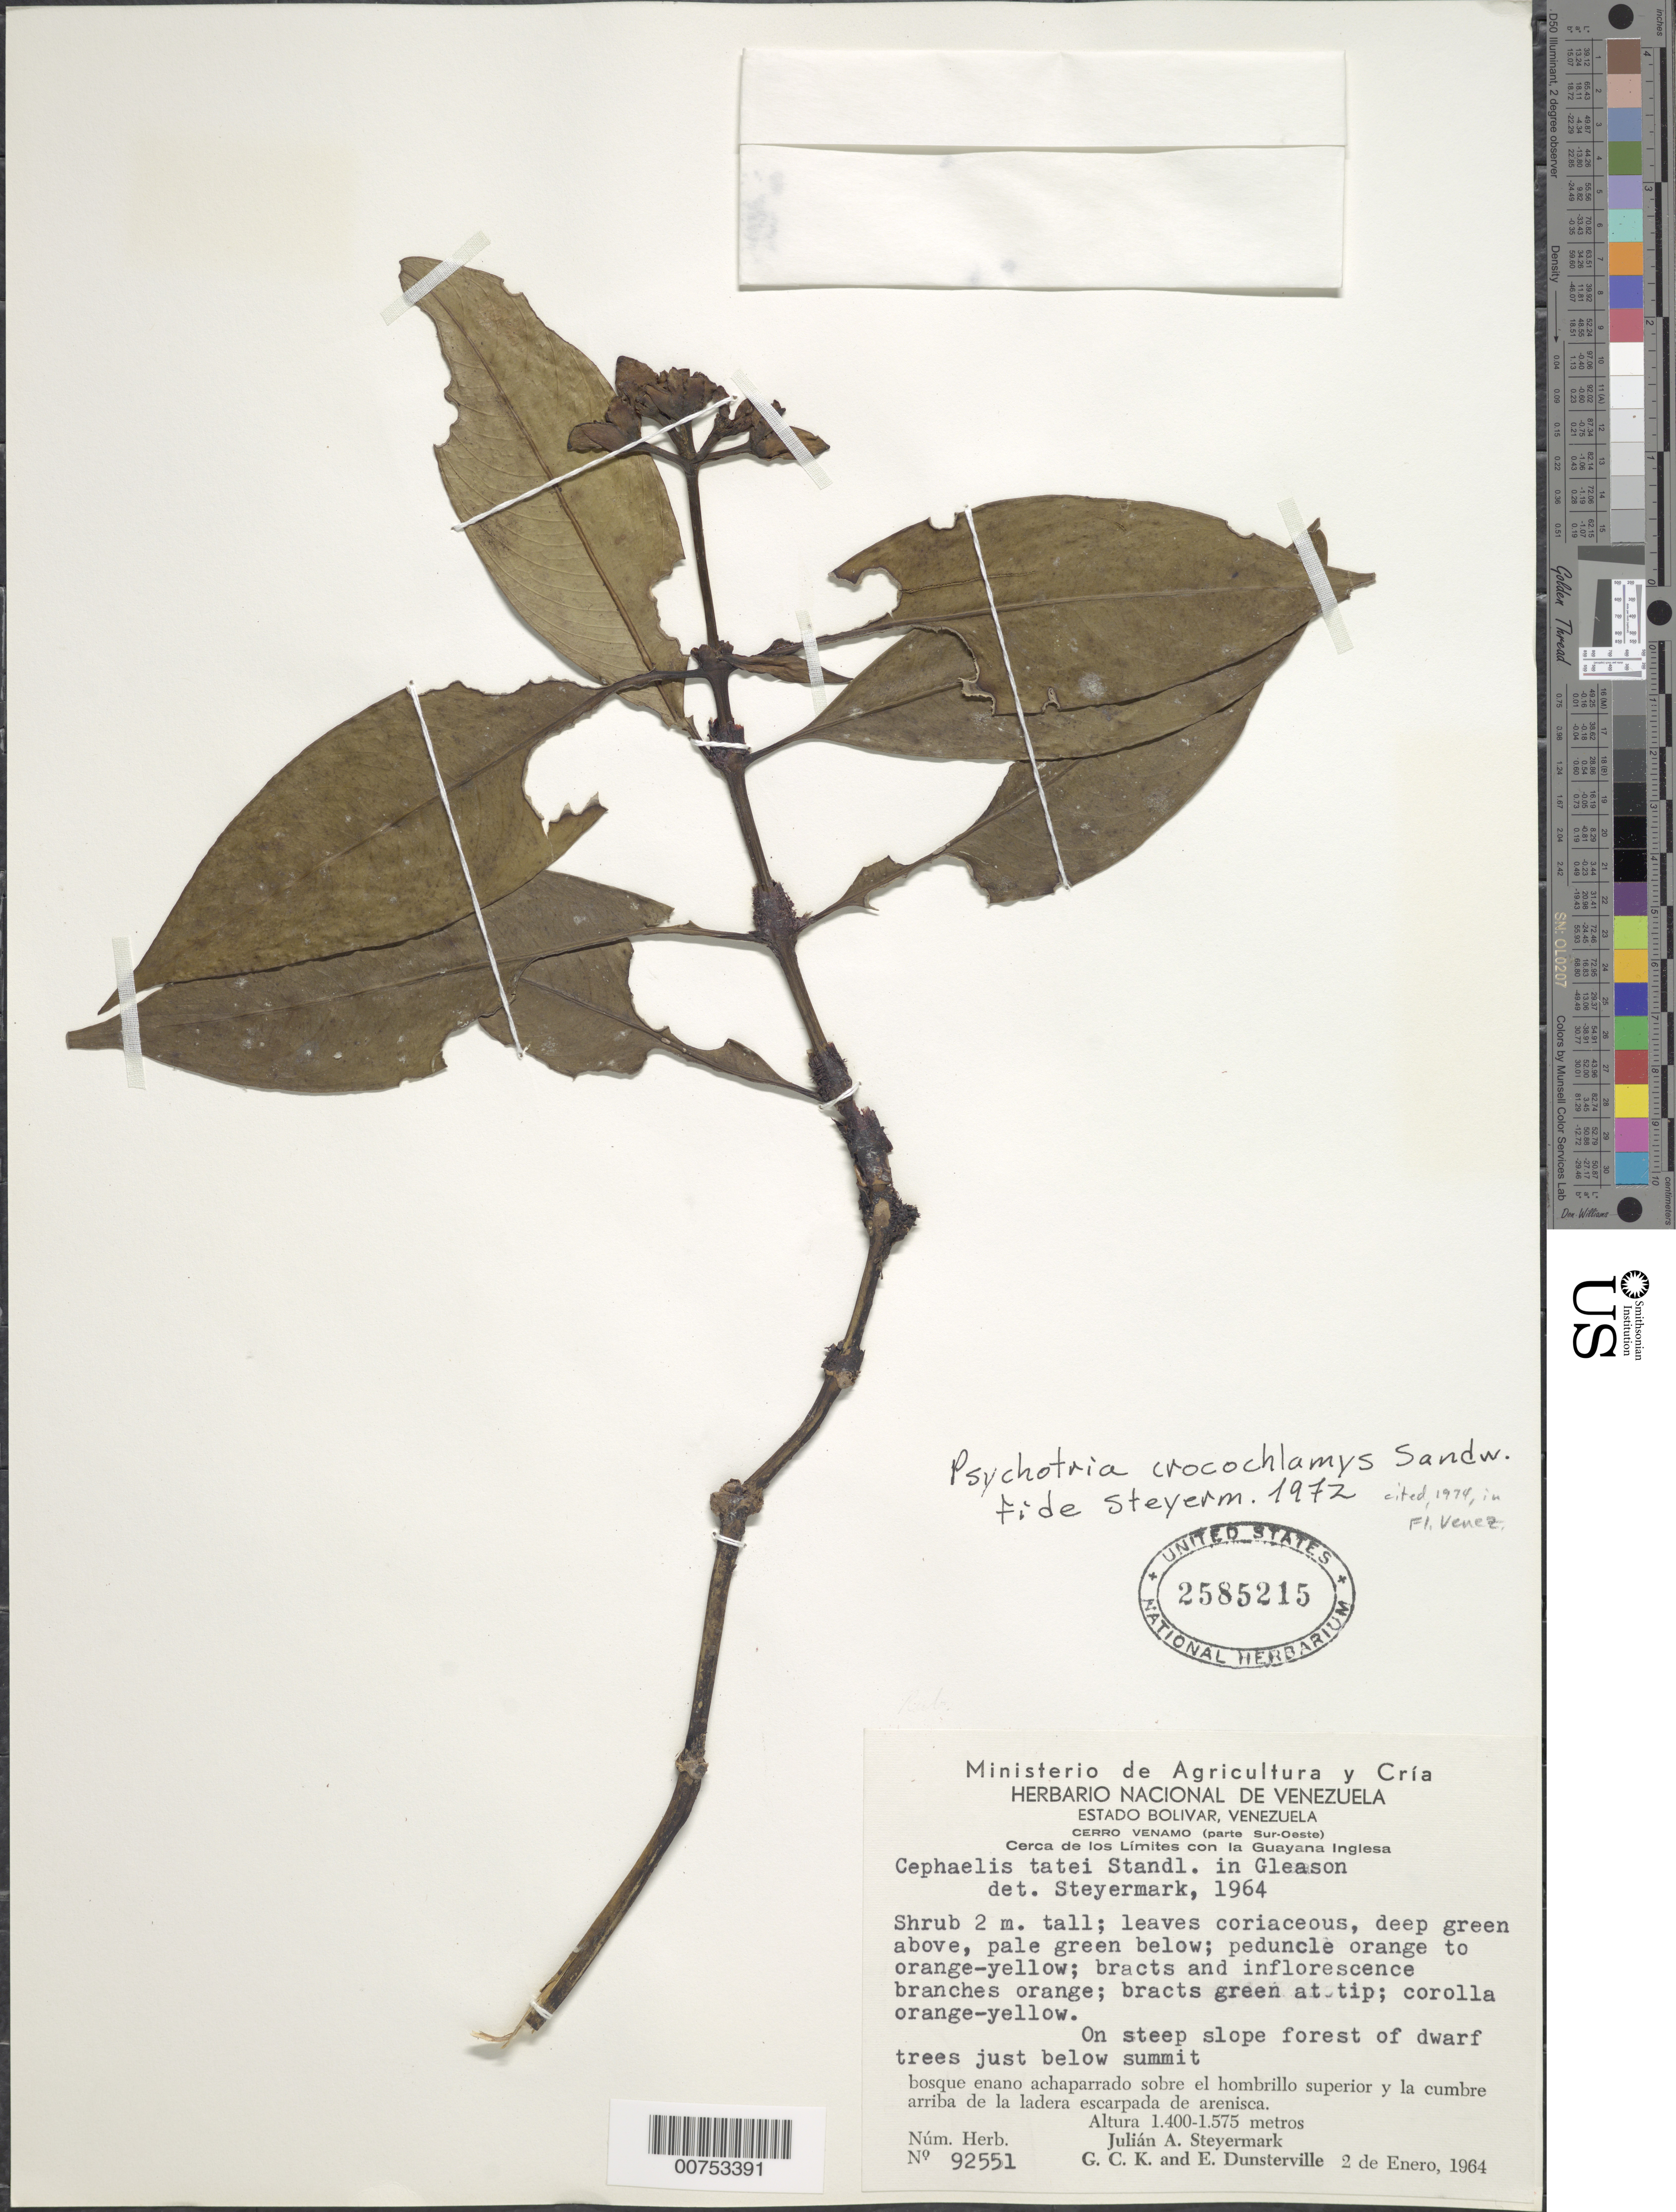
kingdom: Plantae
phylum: Tracheophyta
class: Magnoliopsida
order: Gentianales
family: Rubiaceae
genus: Psychotria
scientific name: Psychotria crocochlamys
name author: Sandwith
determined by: Steyermark, Julian A., (VEN)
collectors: J. Steyermark, G. C. K. Dunsterville & E. Dunsterville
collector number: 92551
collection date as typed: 2-Jan-64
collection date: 1964-01-02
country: Venezuela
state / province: Bolívar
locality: Cerro Venamo, cerca de los limites con la Guayana Inglesa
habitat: Steep slope forest of dwarf trees just below summit; bosque enano achaparrado sober el hombrillo superior y la cumbre arriba de la ladera escarpada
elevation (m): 1400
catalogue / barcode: US 2585215